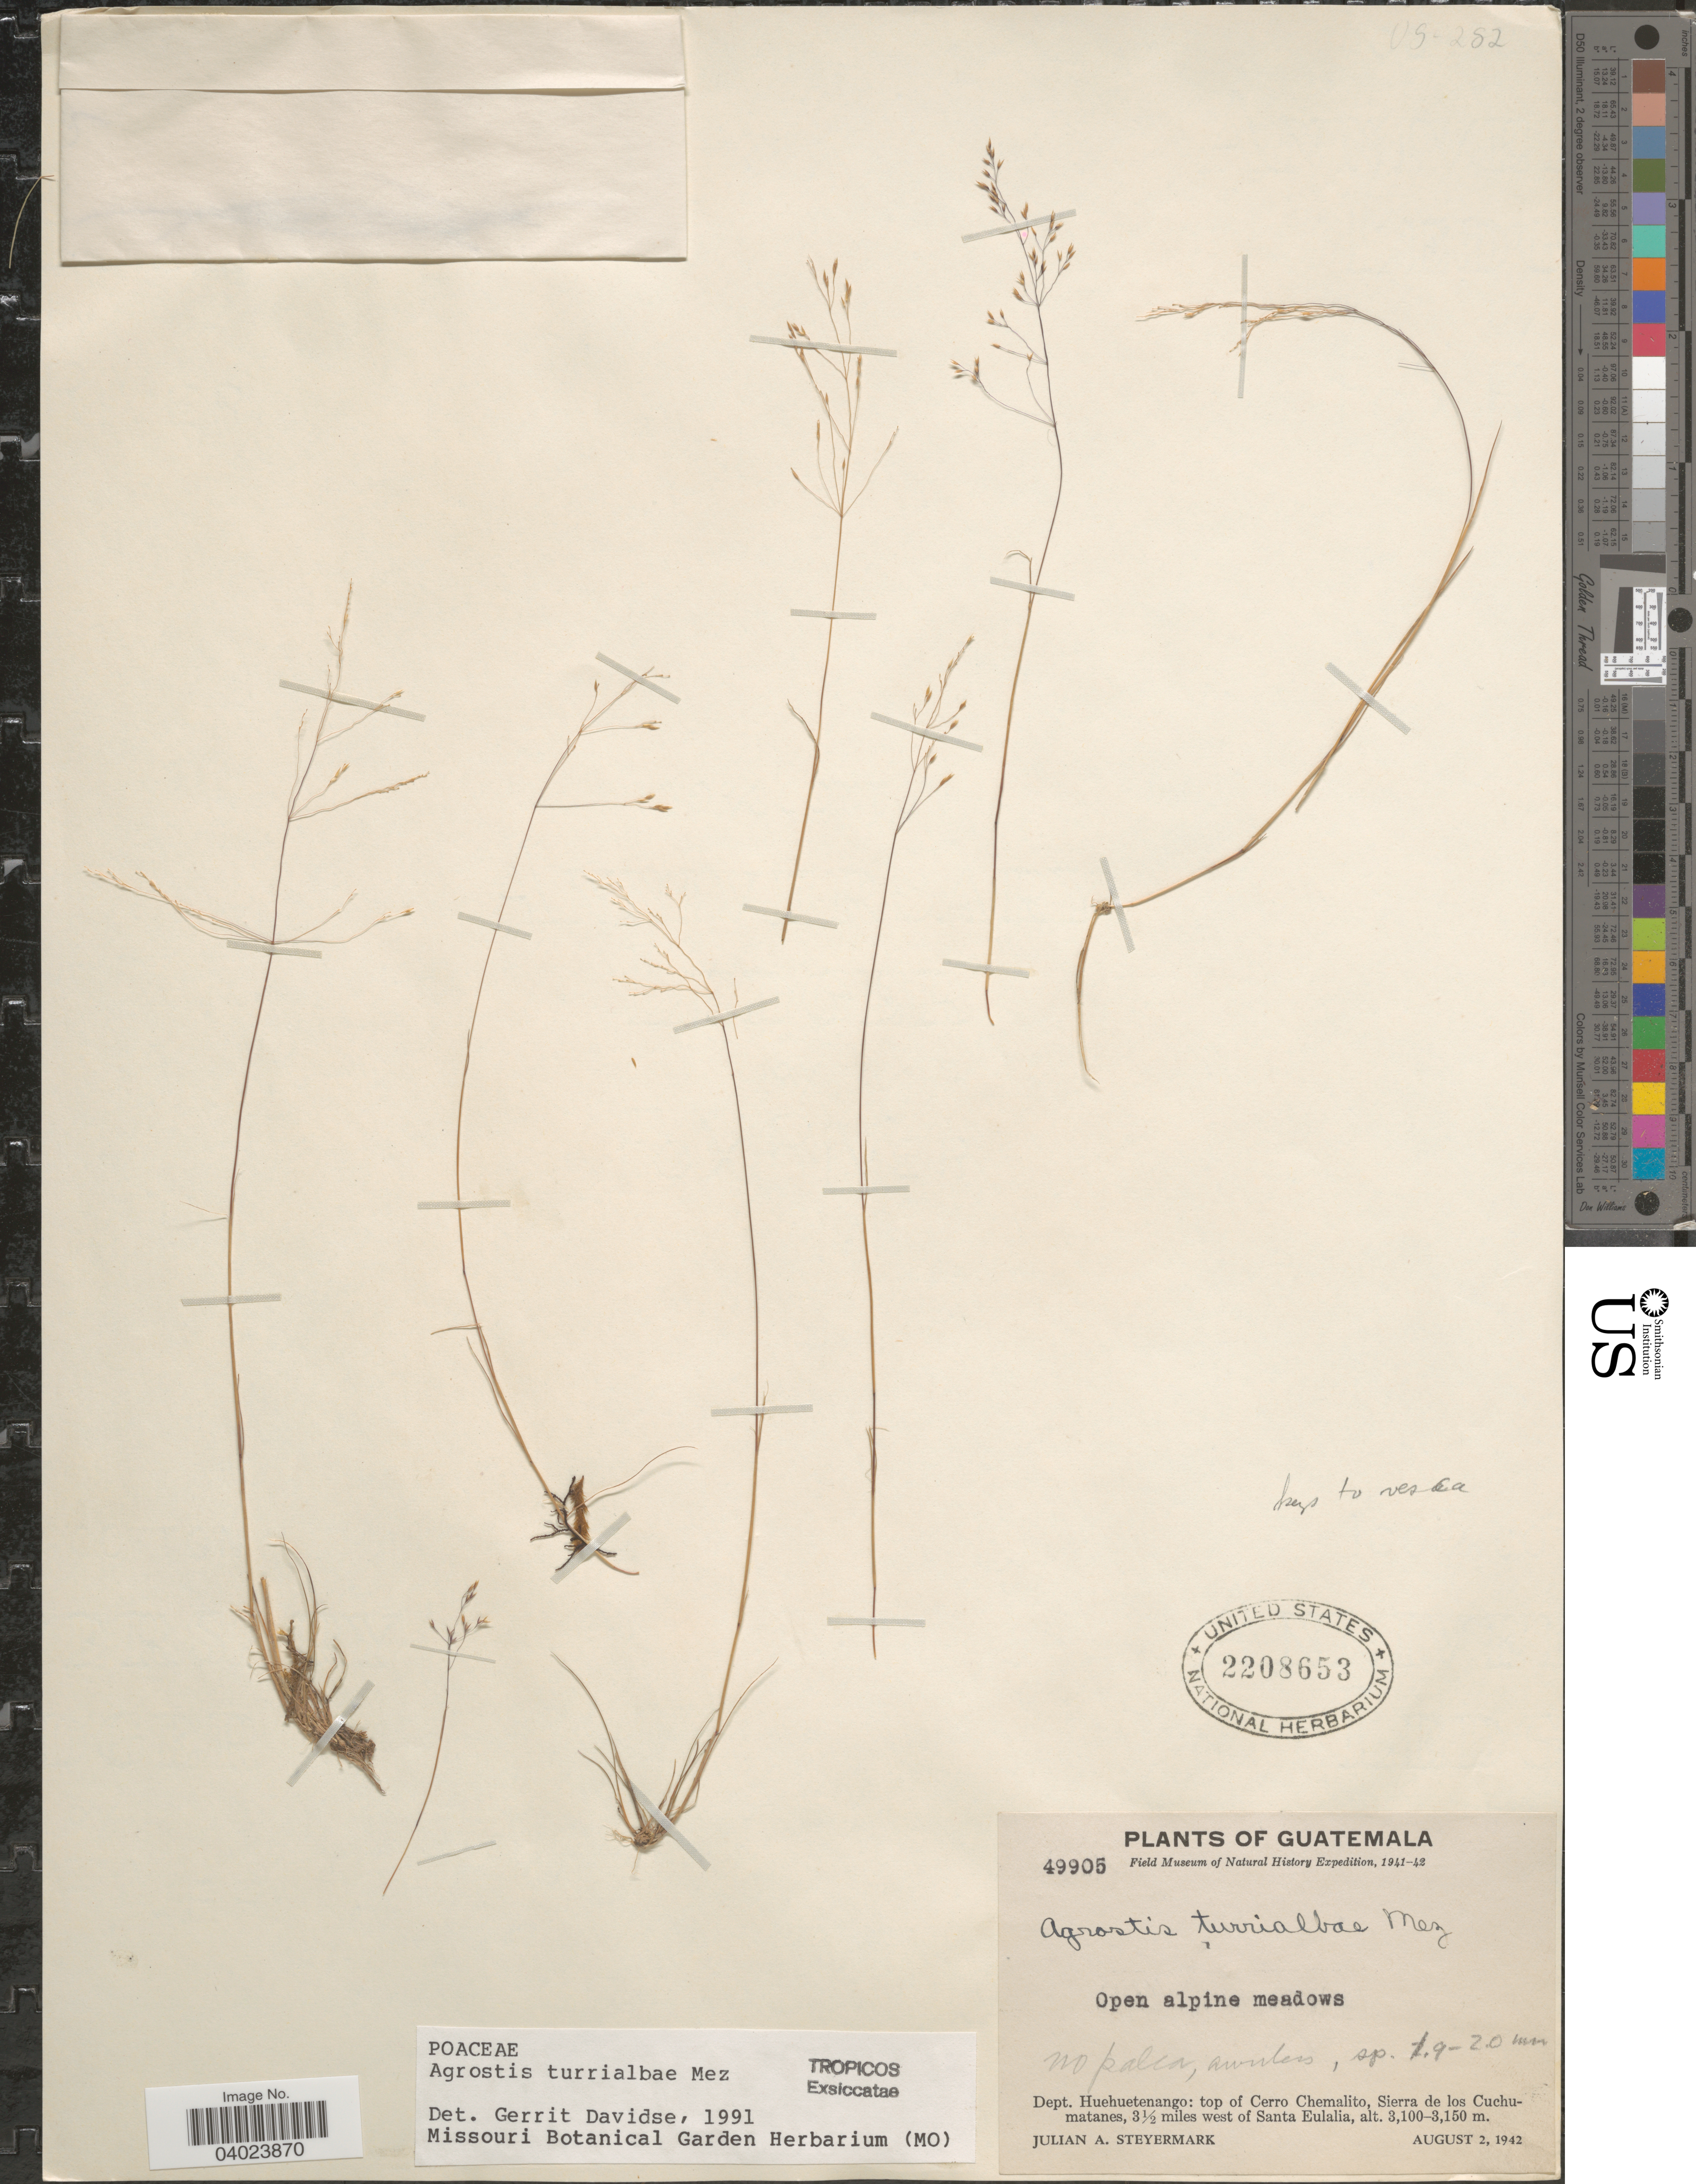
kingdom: Plantae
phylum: Tracheophyta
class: Liliopsida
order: Poales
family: Poaceae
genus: Agrostis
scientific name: Agrostis turrialbae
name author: Mez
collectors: J. Steyermark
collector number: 49905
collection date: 1942-08-02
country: Guatemala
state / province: Huehuetenango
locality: Dept. Huehuetenango: top of Cerro Chemalito, Sierra de los Cuchumatanes, 3½ miles west of Santa Eulalia.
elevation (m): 3100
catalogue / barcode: US 2208653